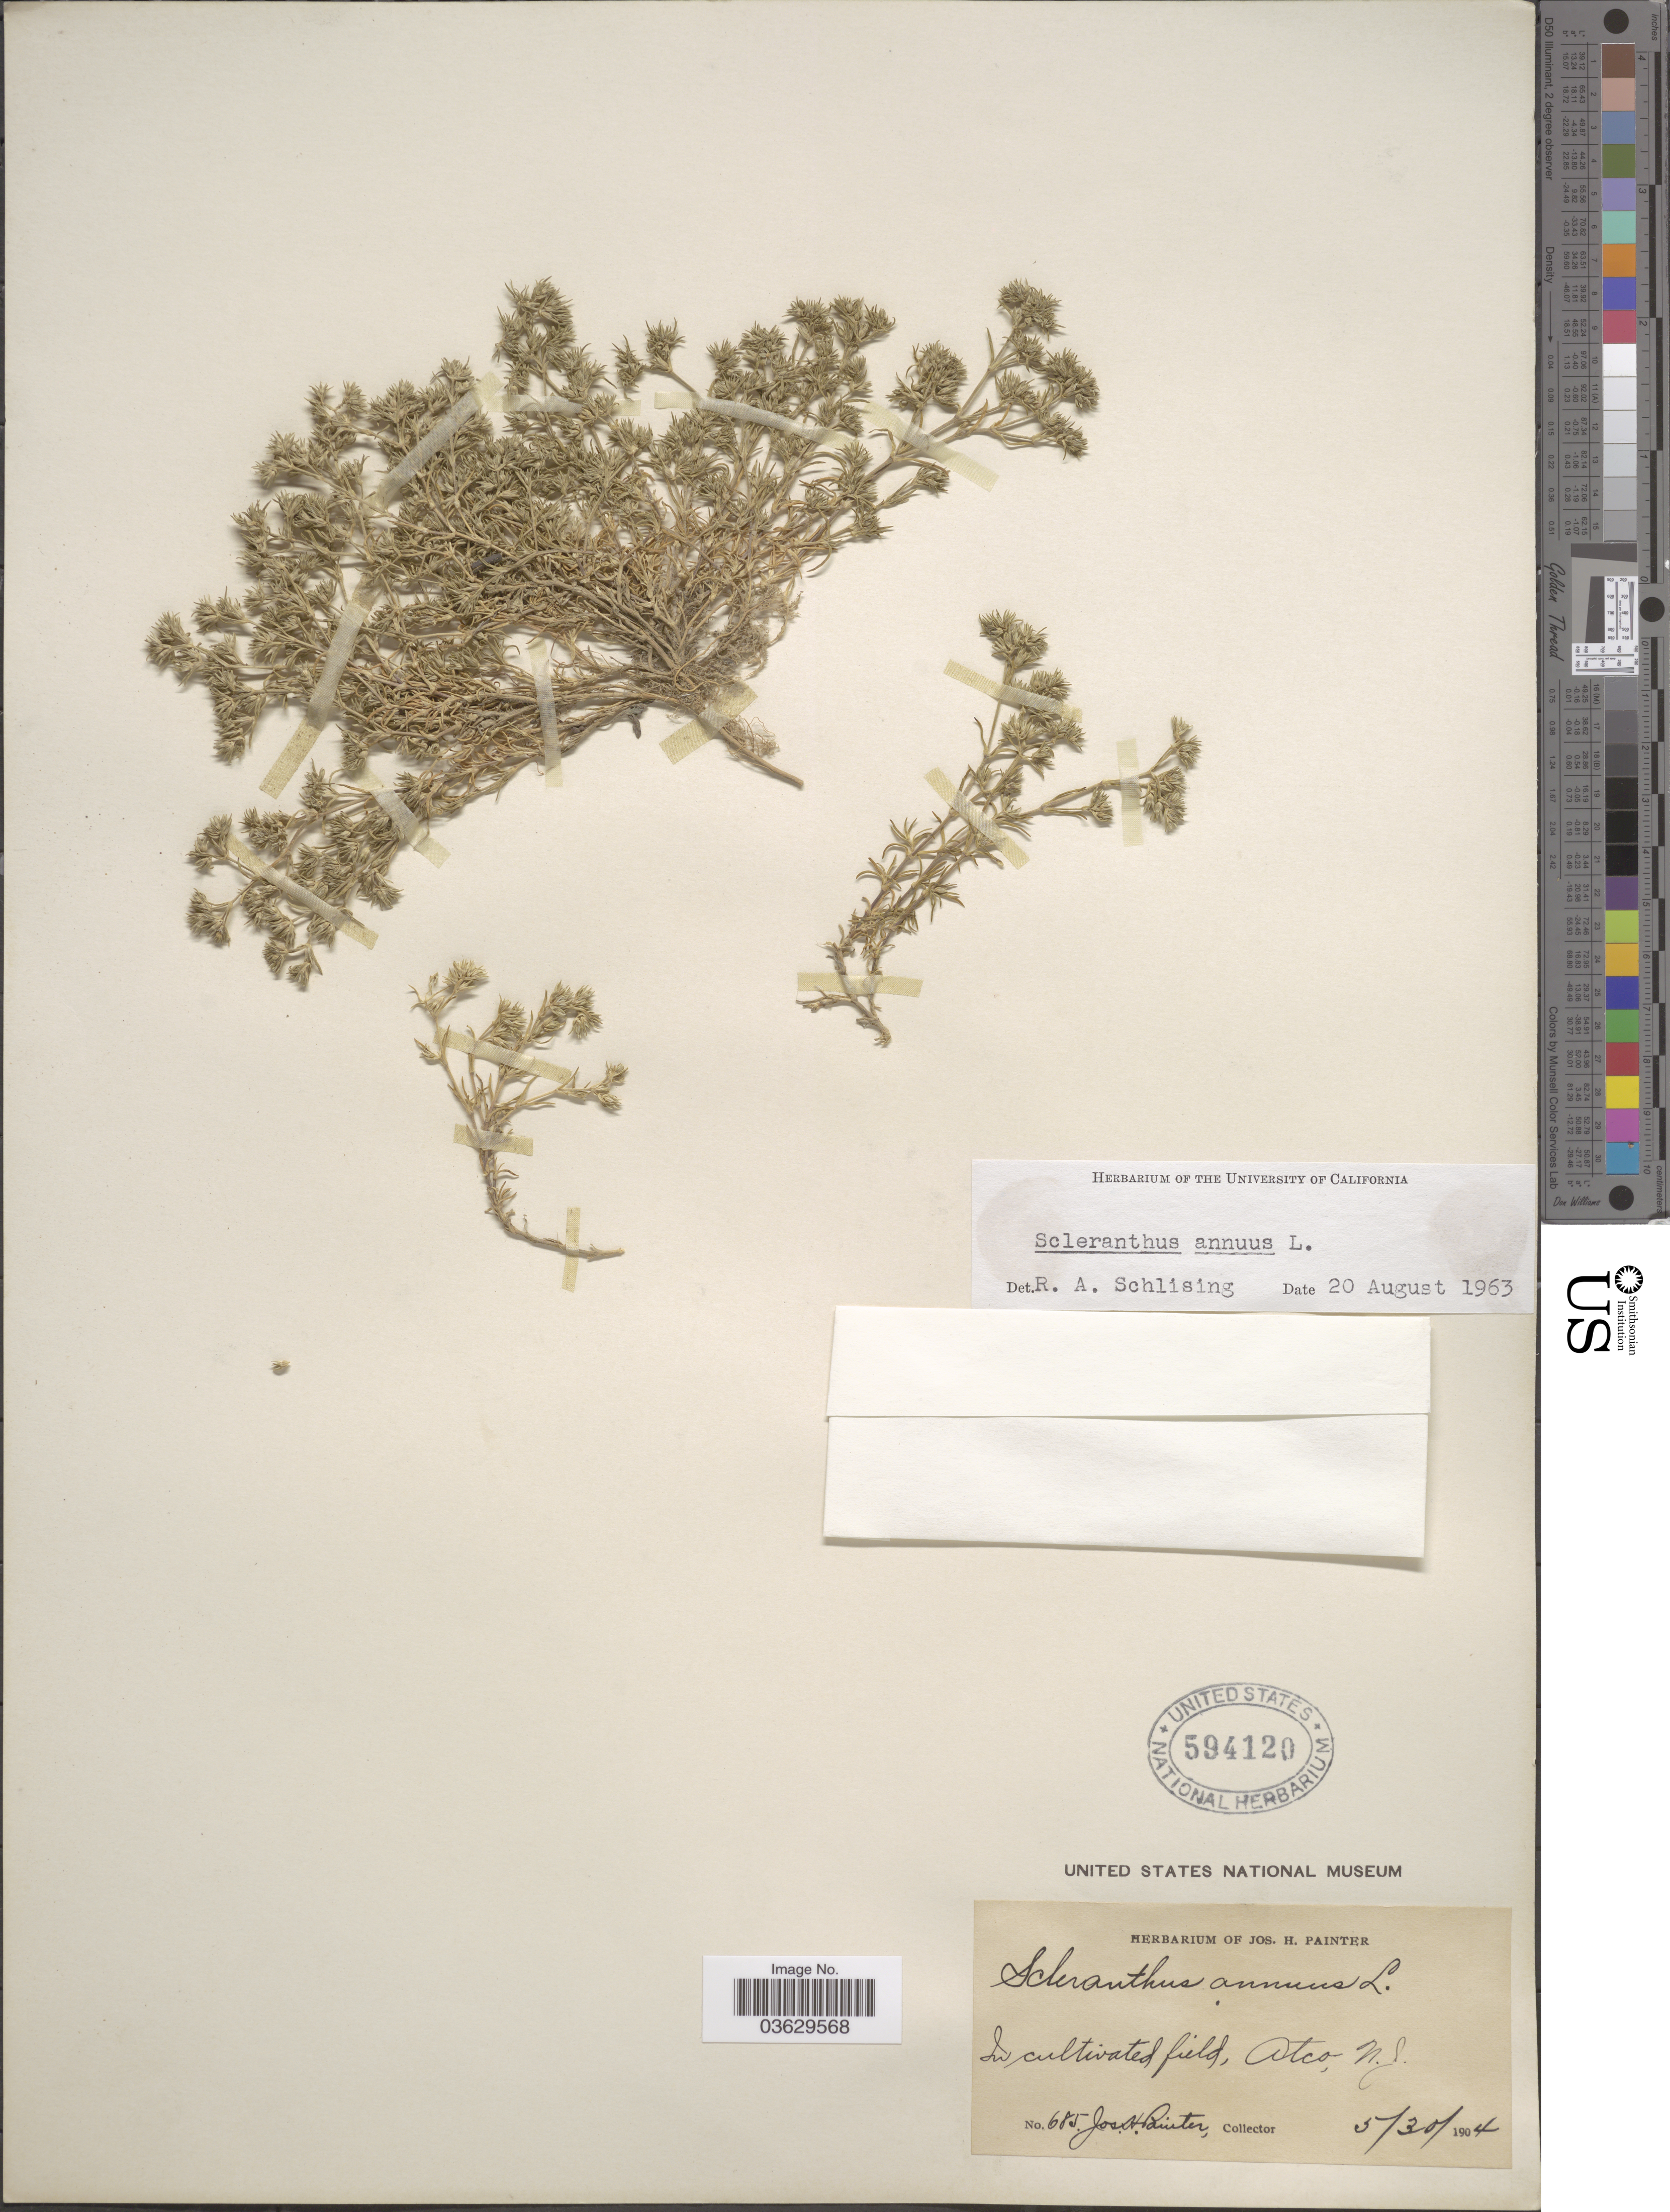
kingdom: Plantae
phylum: Tracheophyta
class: Magnoliopsida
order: Caryophyllales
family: Caryophyllaceae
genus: Scleranthus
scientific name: Scleranthus annuus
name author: L.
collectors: J. H. Painter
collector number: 685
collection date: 1904-05-30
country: United States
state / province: New Jersey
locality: Atco.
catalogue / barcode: US 594120